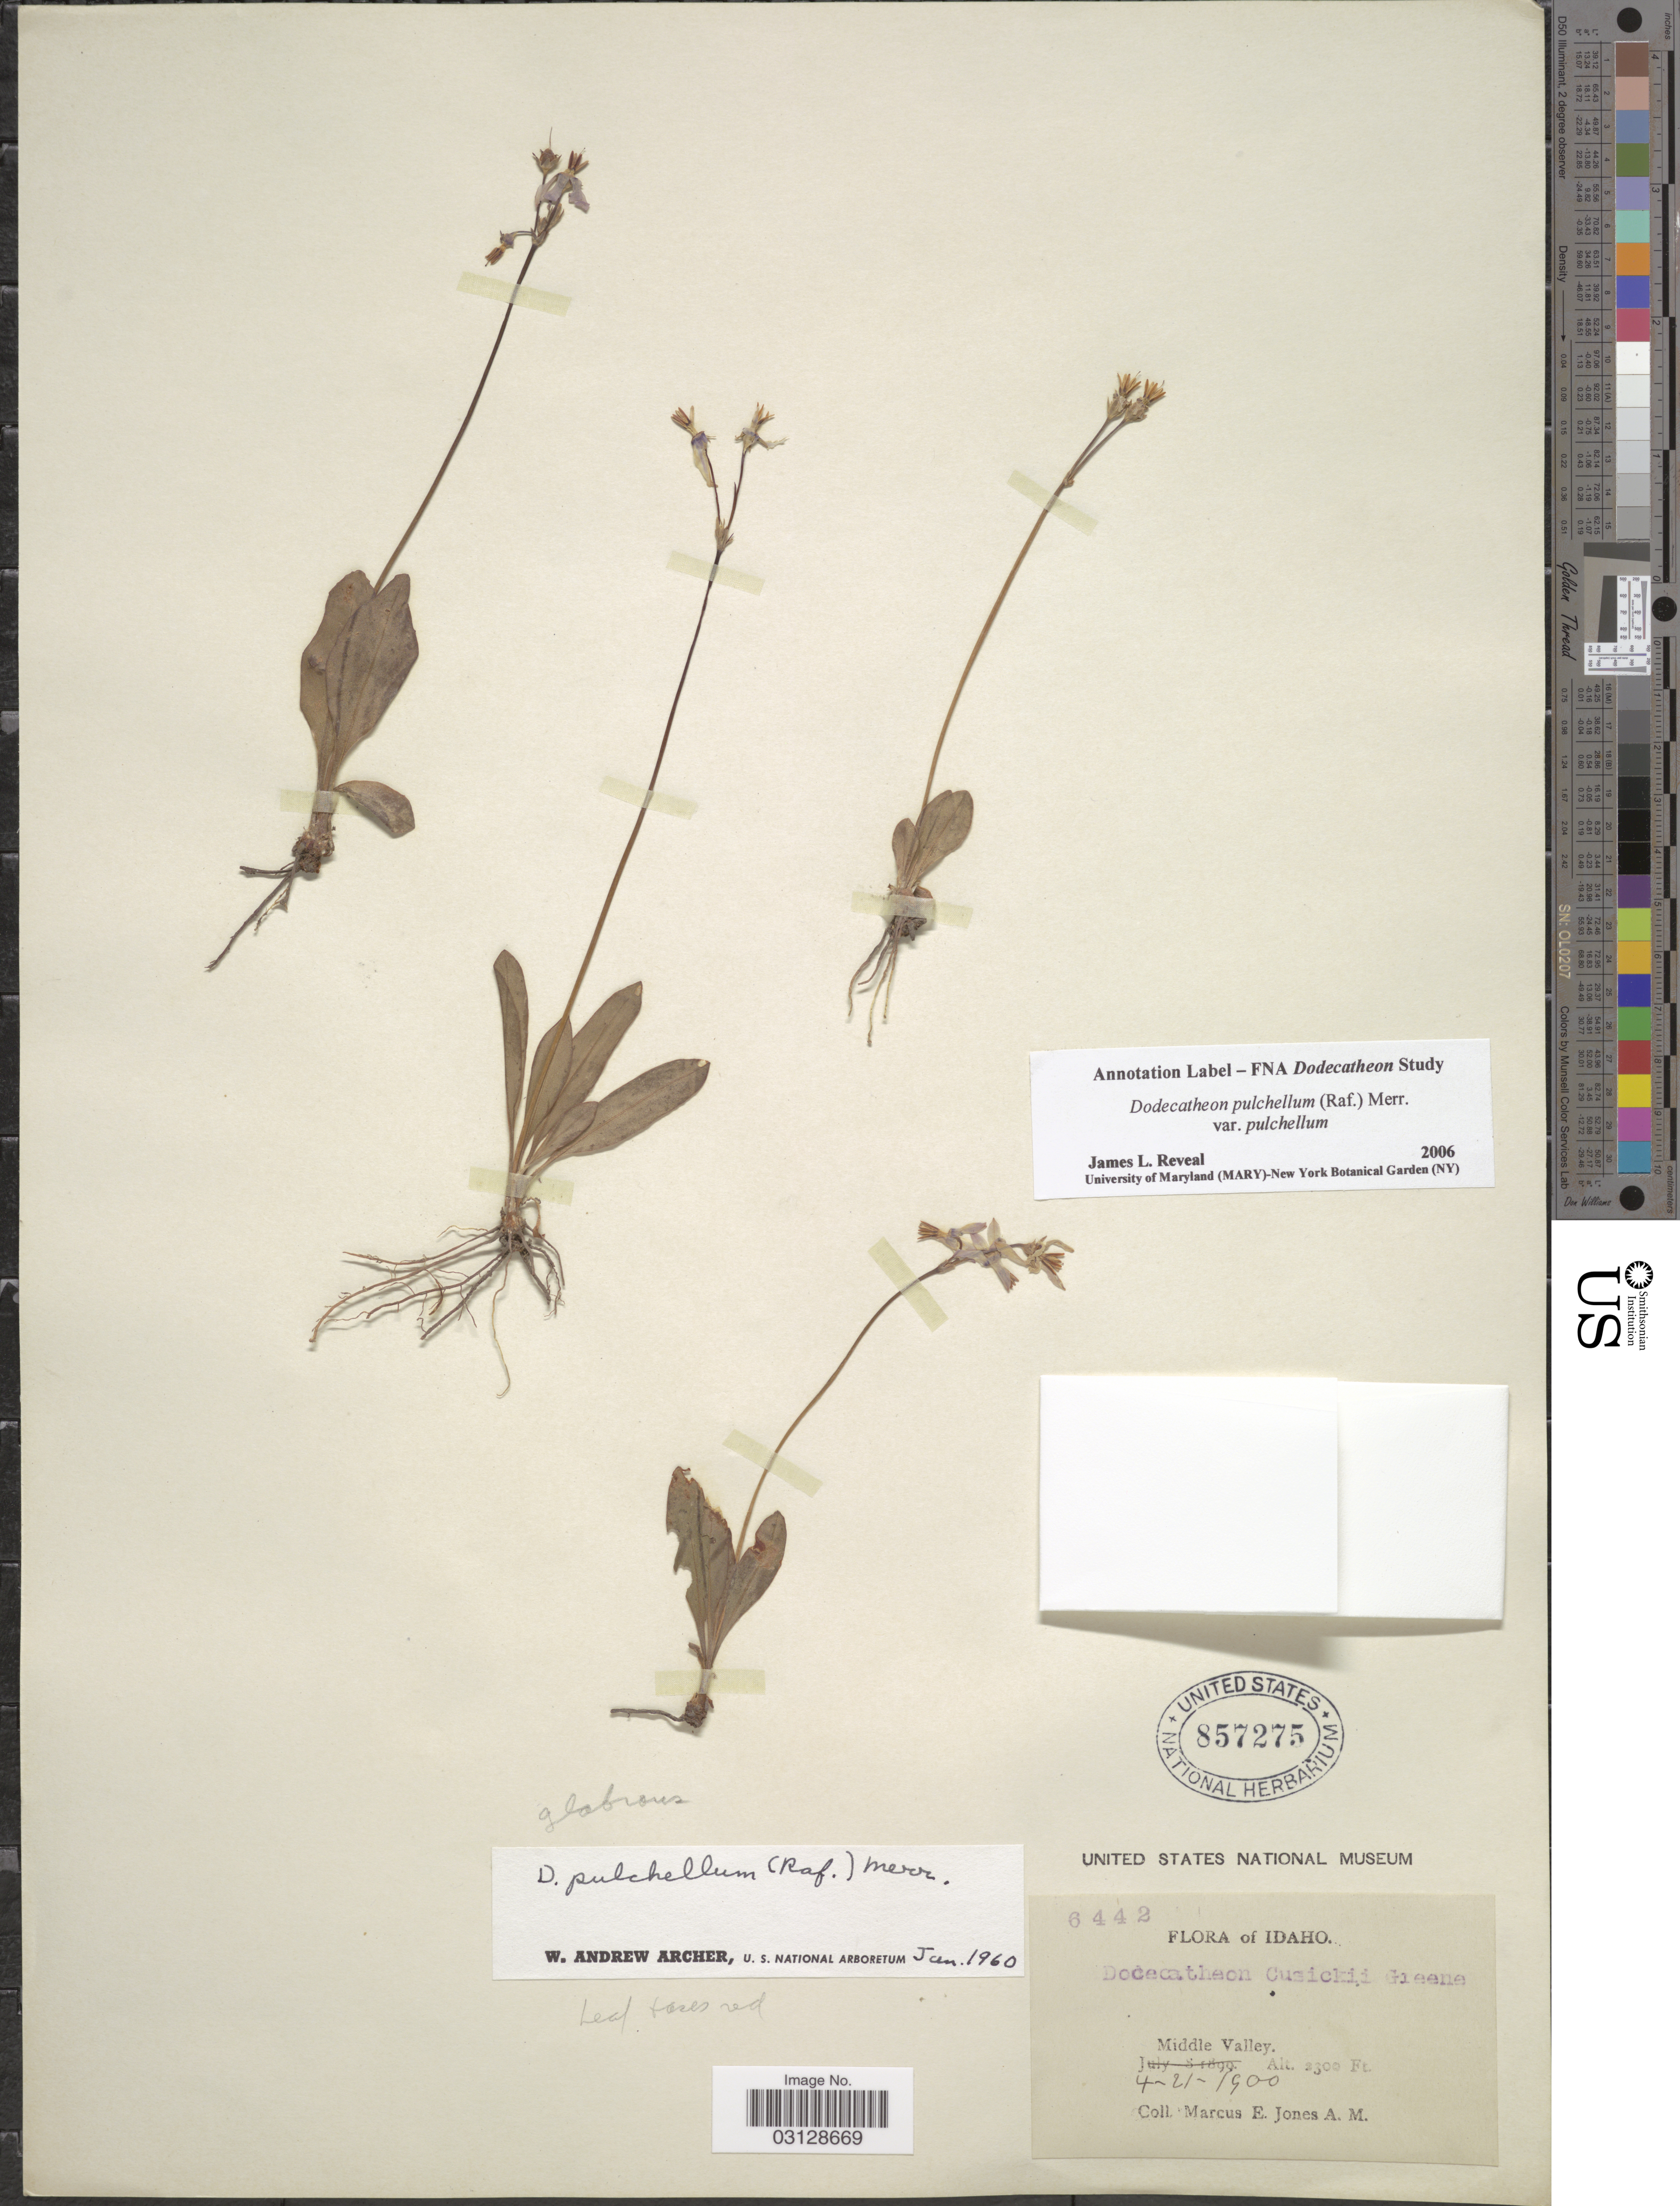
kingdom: Plantae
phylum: Tracheophyta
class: Magnoliopsida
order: Ericales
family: Primulaceae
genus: Dodecatheon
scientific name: Dodecatheon pulchellum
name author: (Raf.) Merr.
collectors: M. E. Jones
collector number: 6442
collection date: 1900-04-21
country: United States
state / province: Idaho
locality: Middle Valley.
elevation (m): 701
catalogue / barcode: US 857275